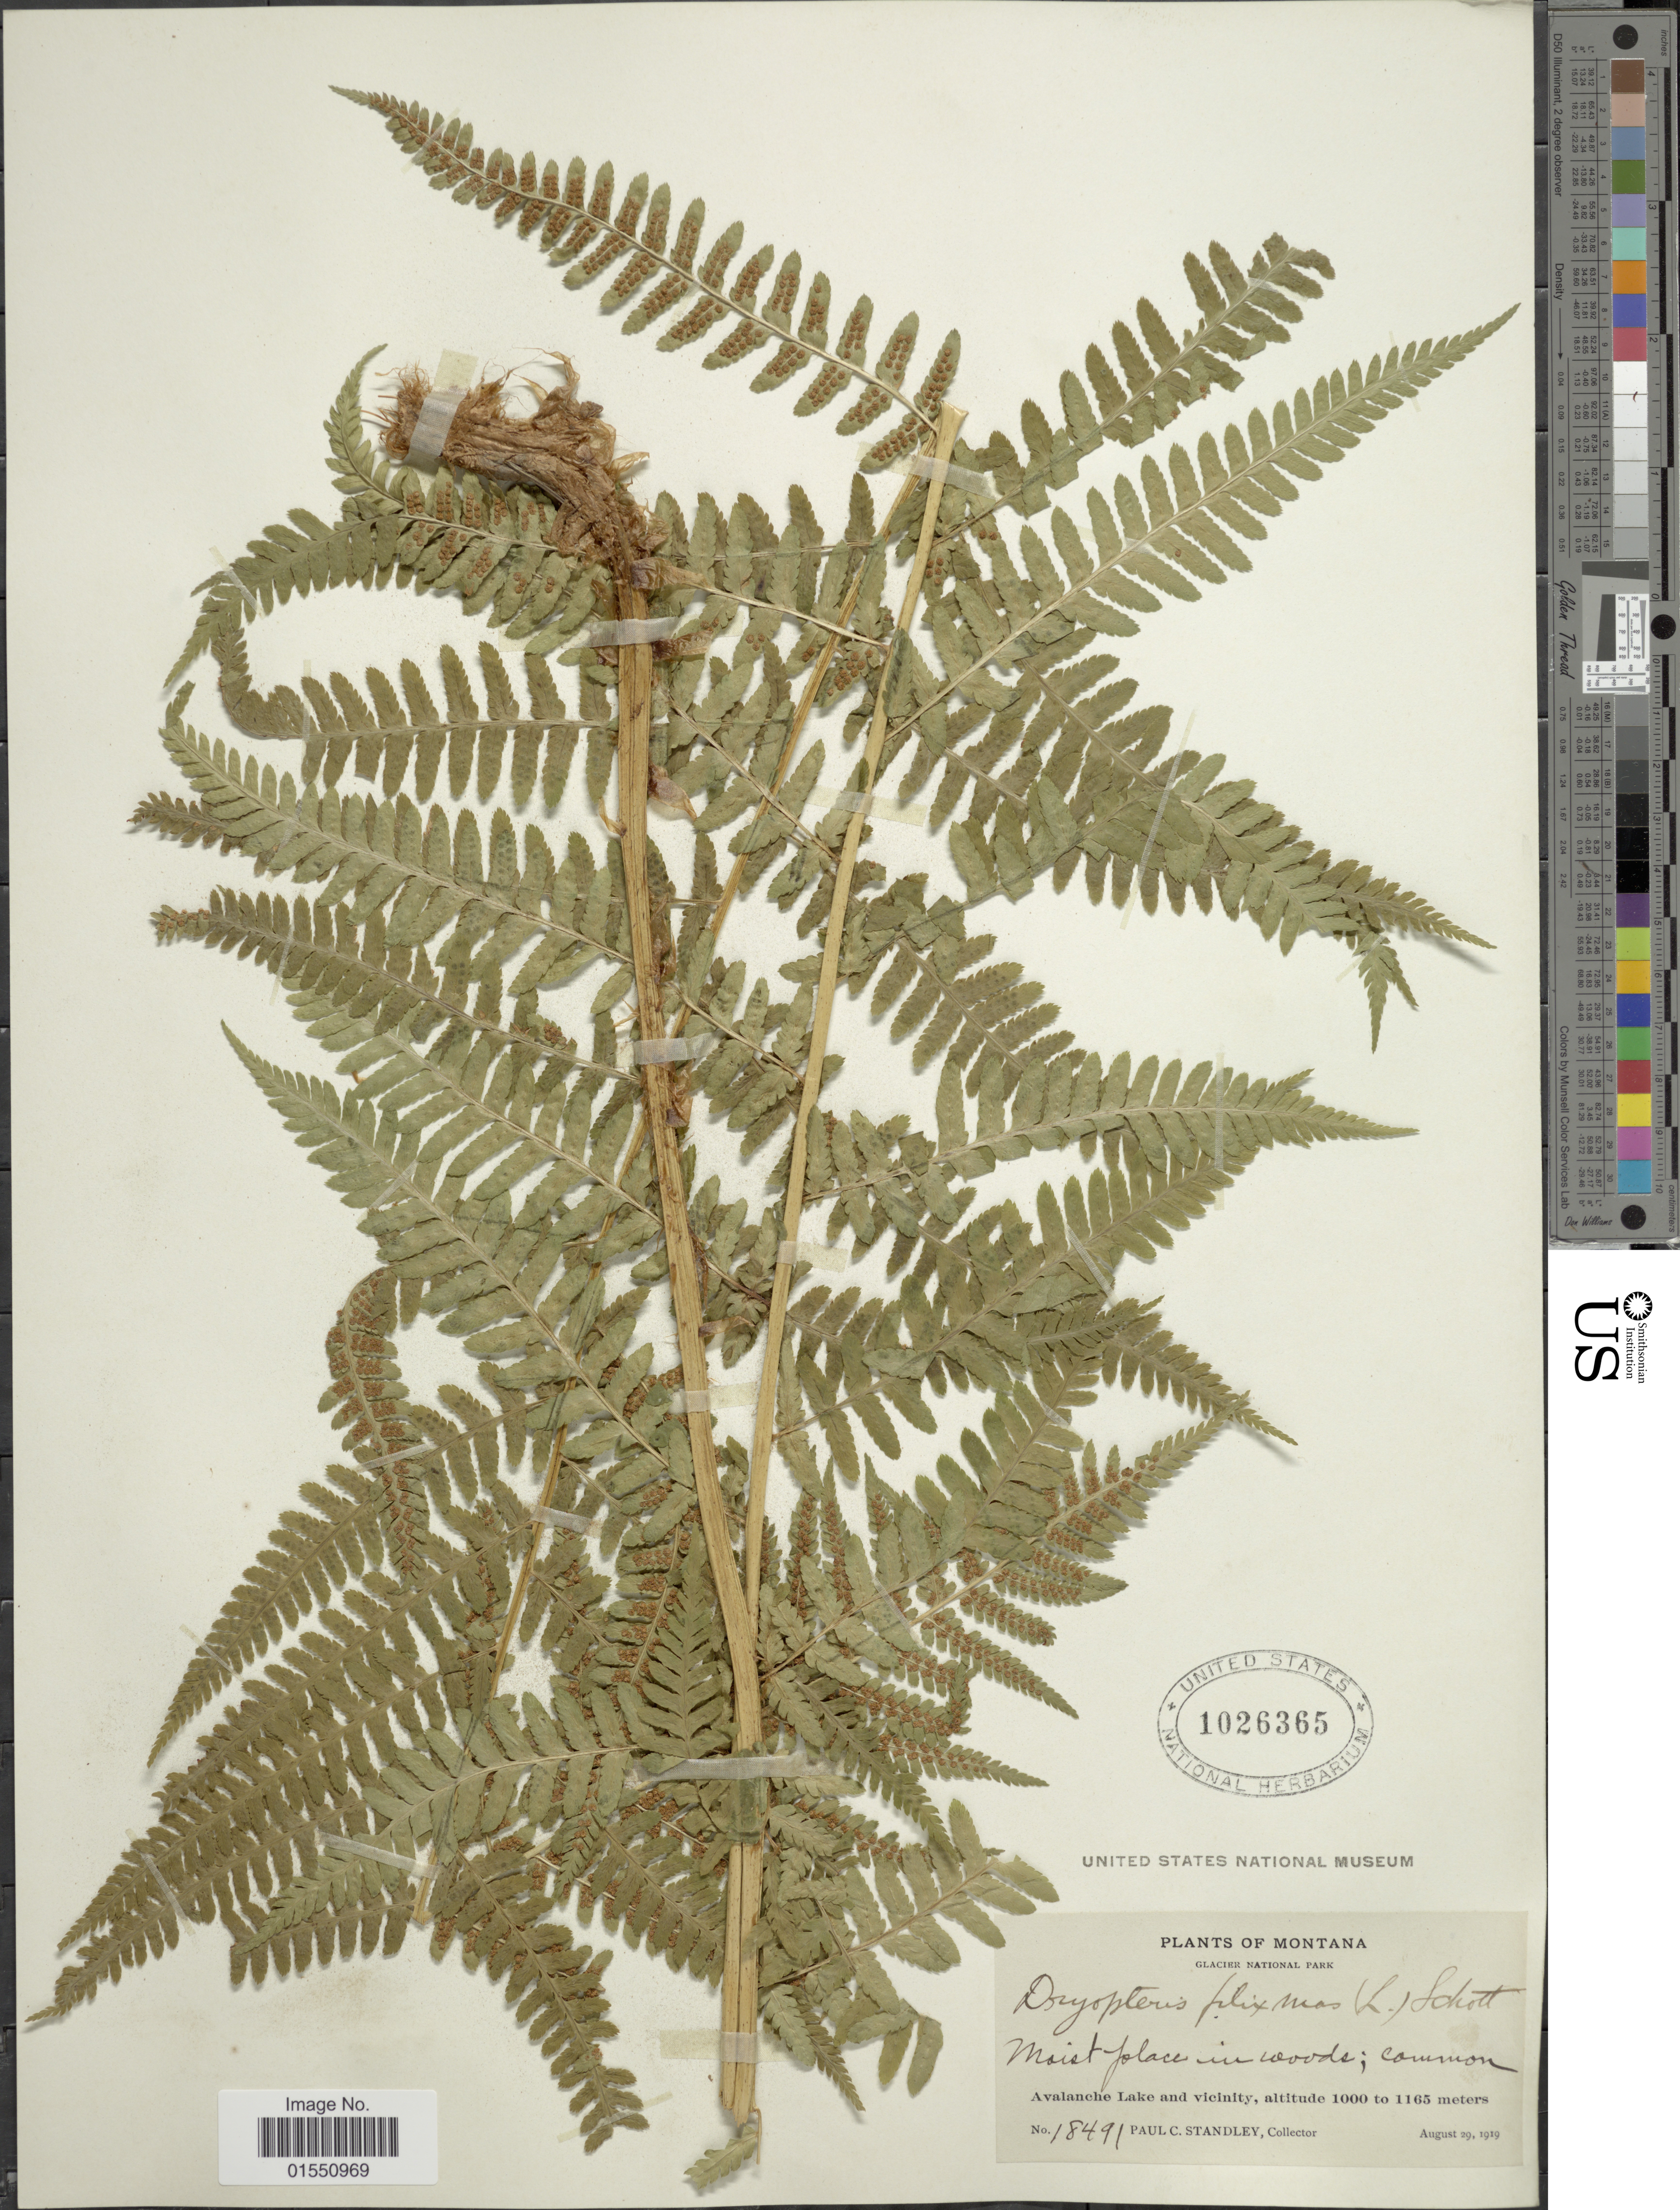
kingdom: Plantae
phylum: Tracheophyta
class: Polypodiopsida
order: Polypodiales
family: Dryopteridaceae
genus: Dryopteris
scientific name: Dryopteris filix-mas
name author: (L.) Schott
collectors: P. C. Standley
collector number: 18491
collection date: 1919-08-29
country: United States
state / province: Montana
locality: Glacier National Park. Avalanche Lake and vicinity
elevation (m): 1000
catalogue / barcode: US 1026365